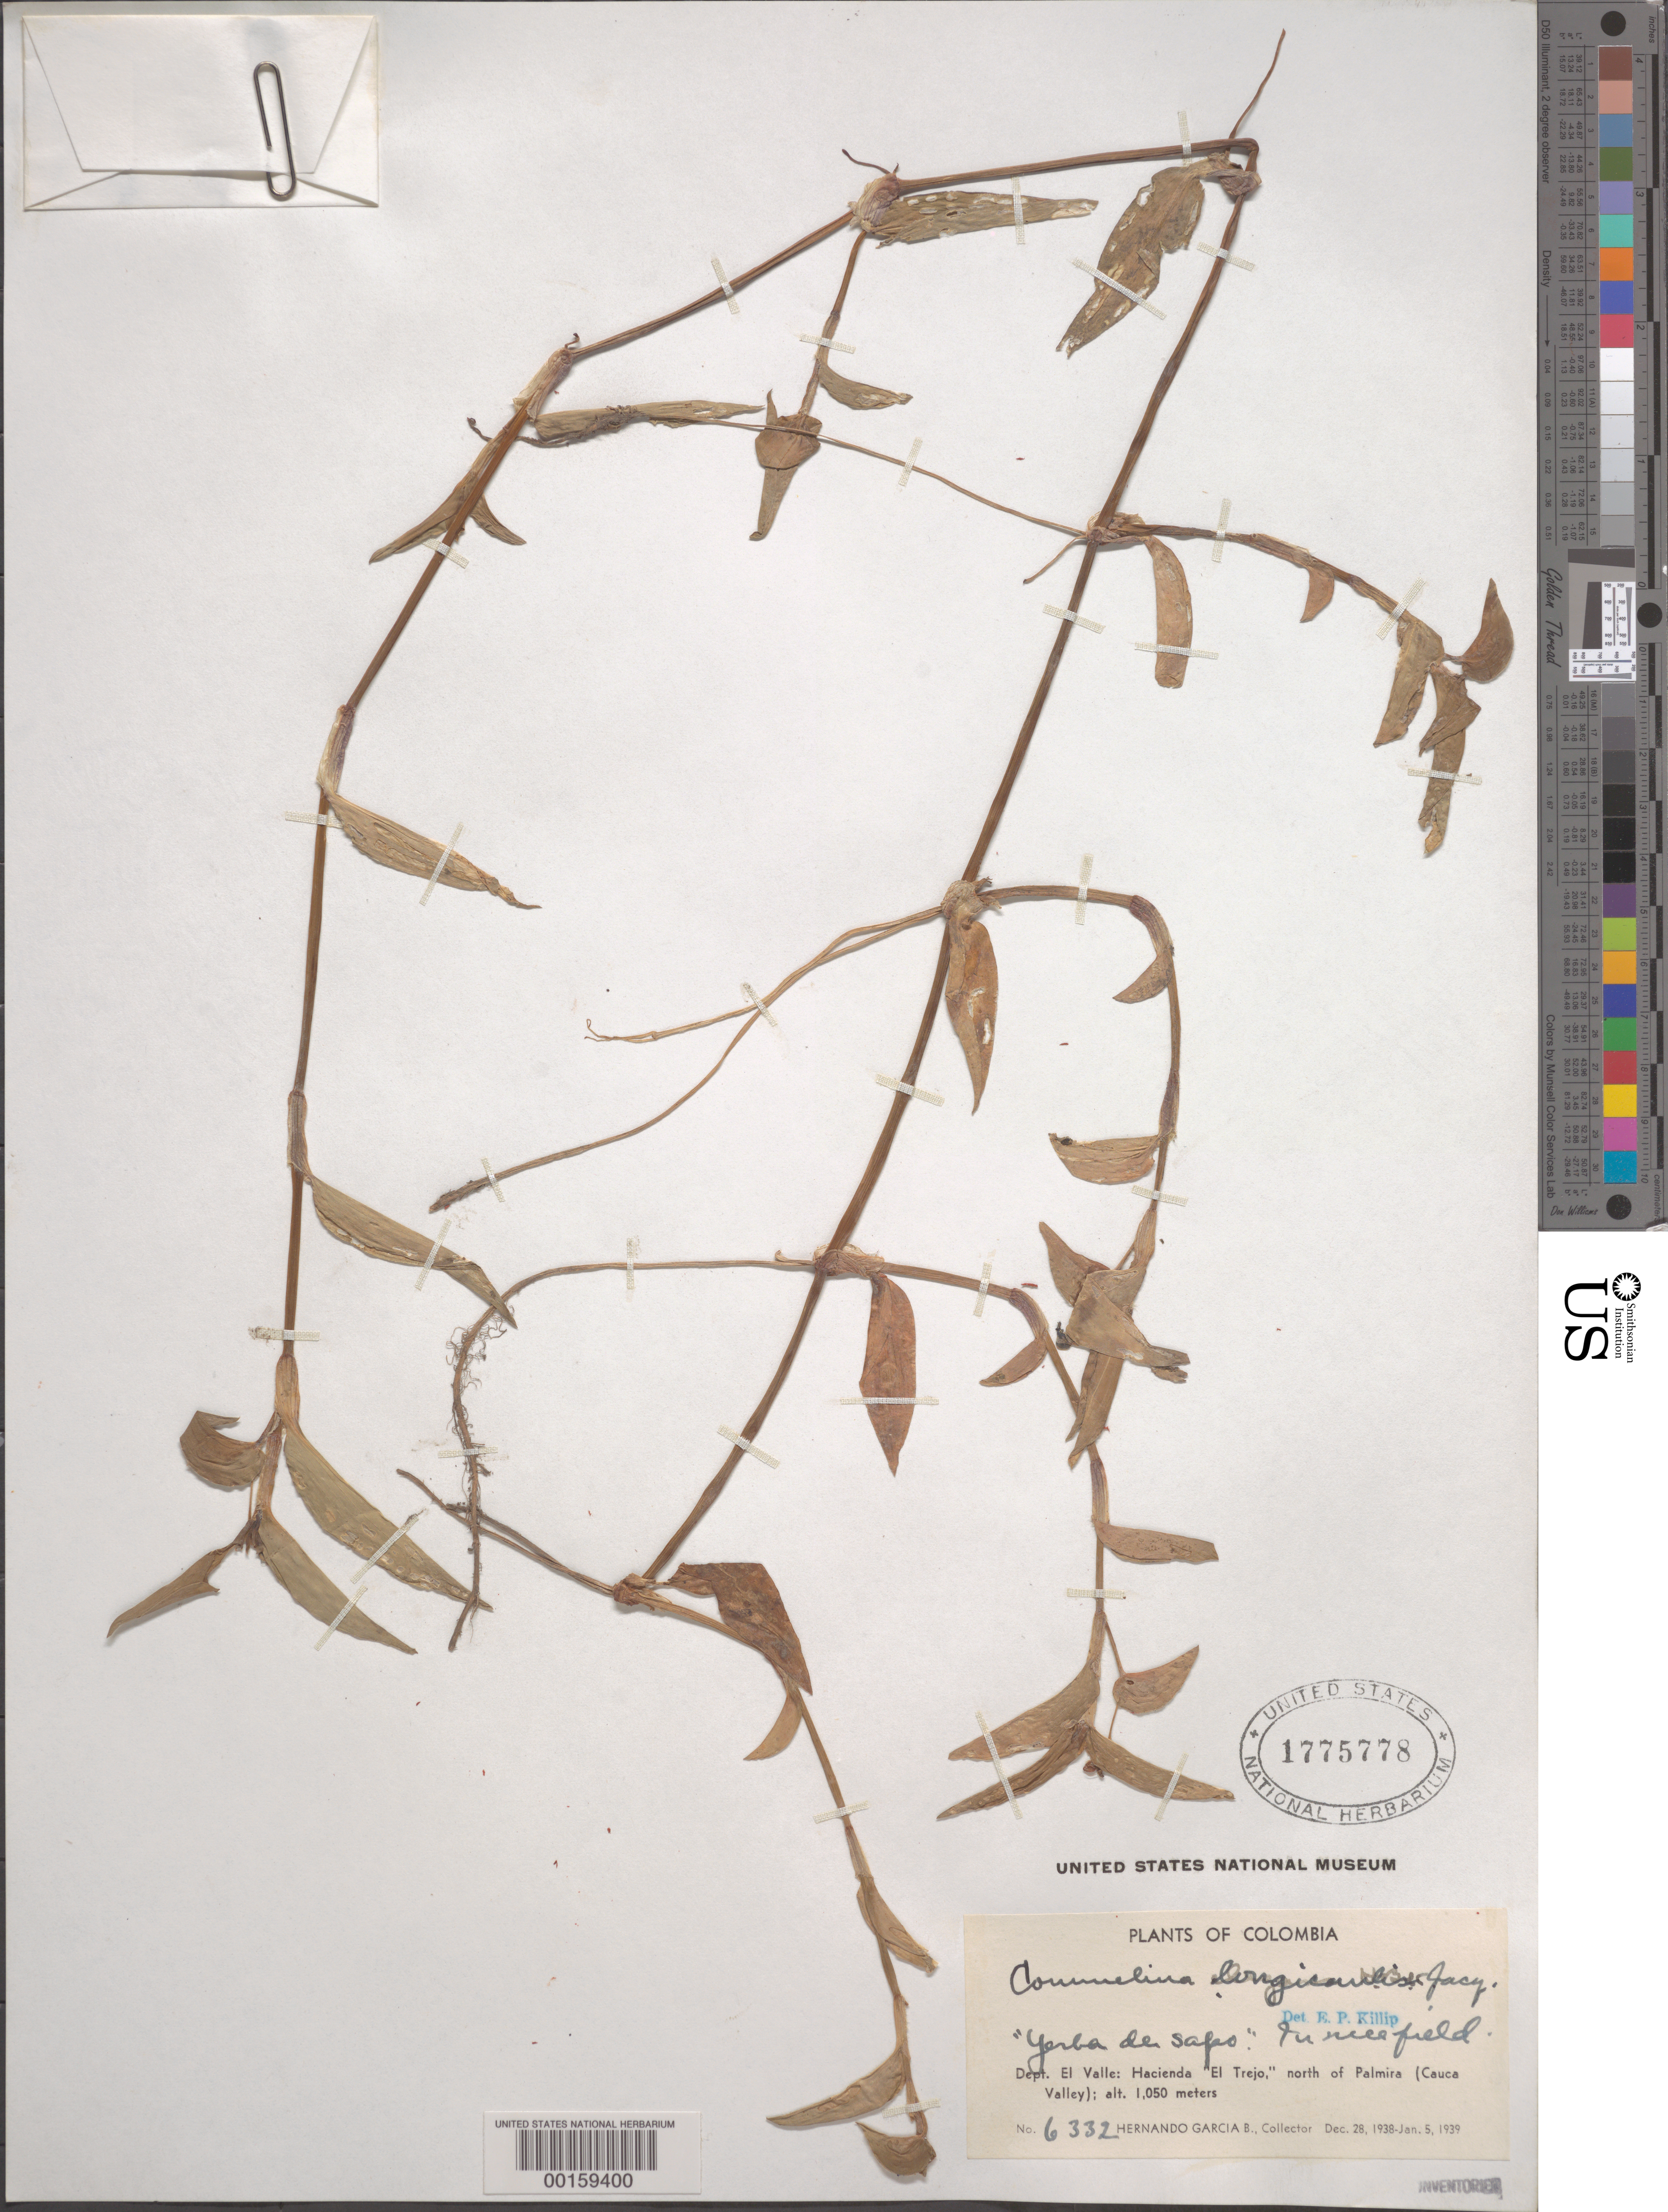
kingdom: Plantae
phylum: Tracheophyta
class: Liliopsida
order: Commelinales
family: Commelinaceae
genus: Commelina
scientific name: Commelina diffusa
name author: Burm. f.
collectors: H. Garcia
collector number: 6332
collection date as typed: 28 Dec 1939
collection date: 1939-12-28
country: Colombia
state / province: Valle del Cauca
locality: N of Palmra; Hacienda "El Trejo"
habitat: Rice fields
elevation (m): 1050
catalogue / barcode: US 1775778